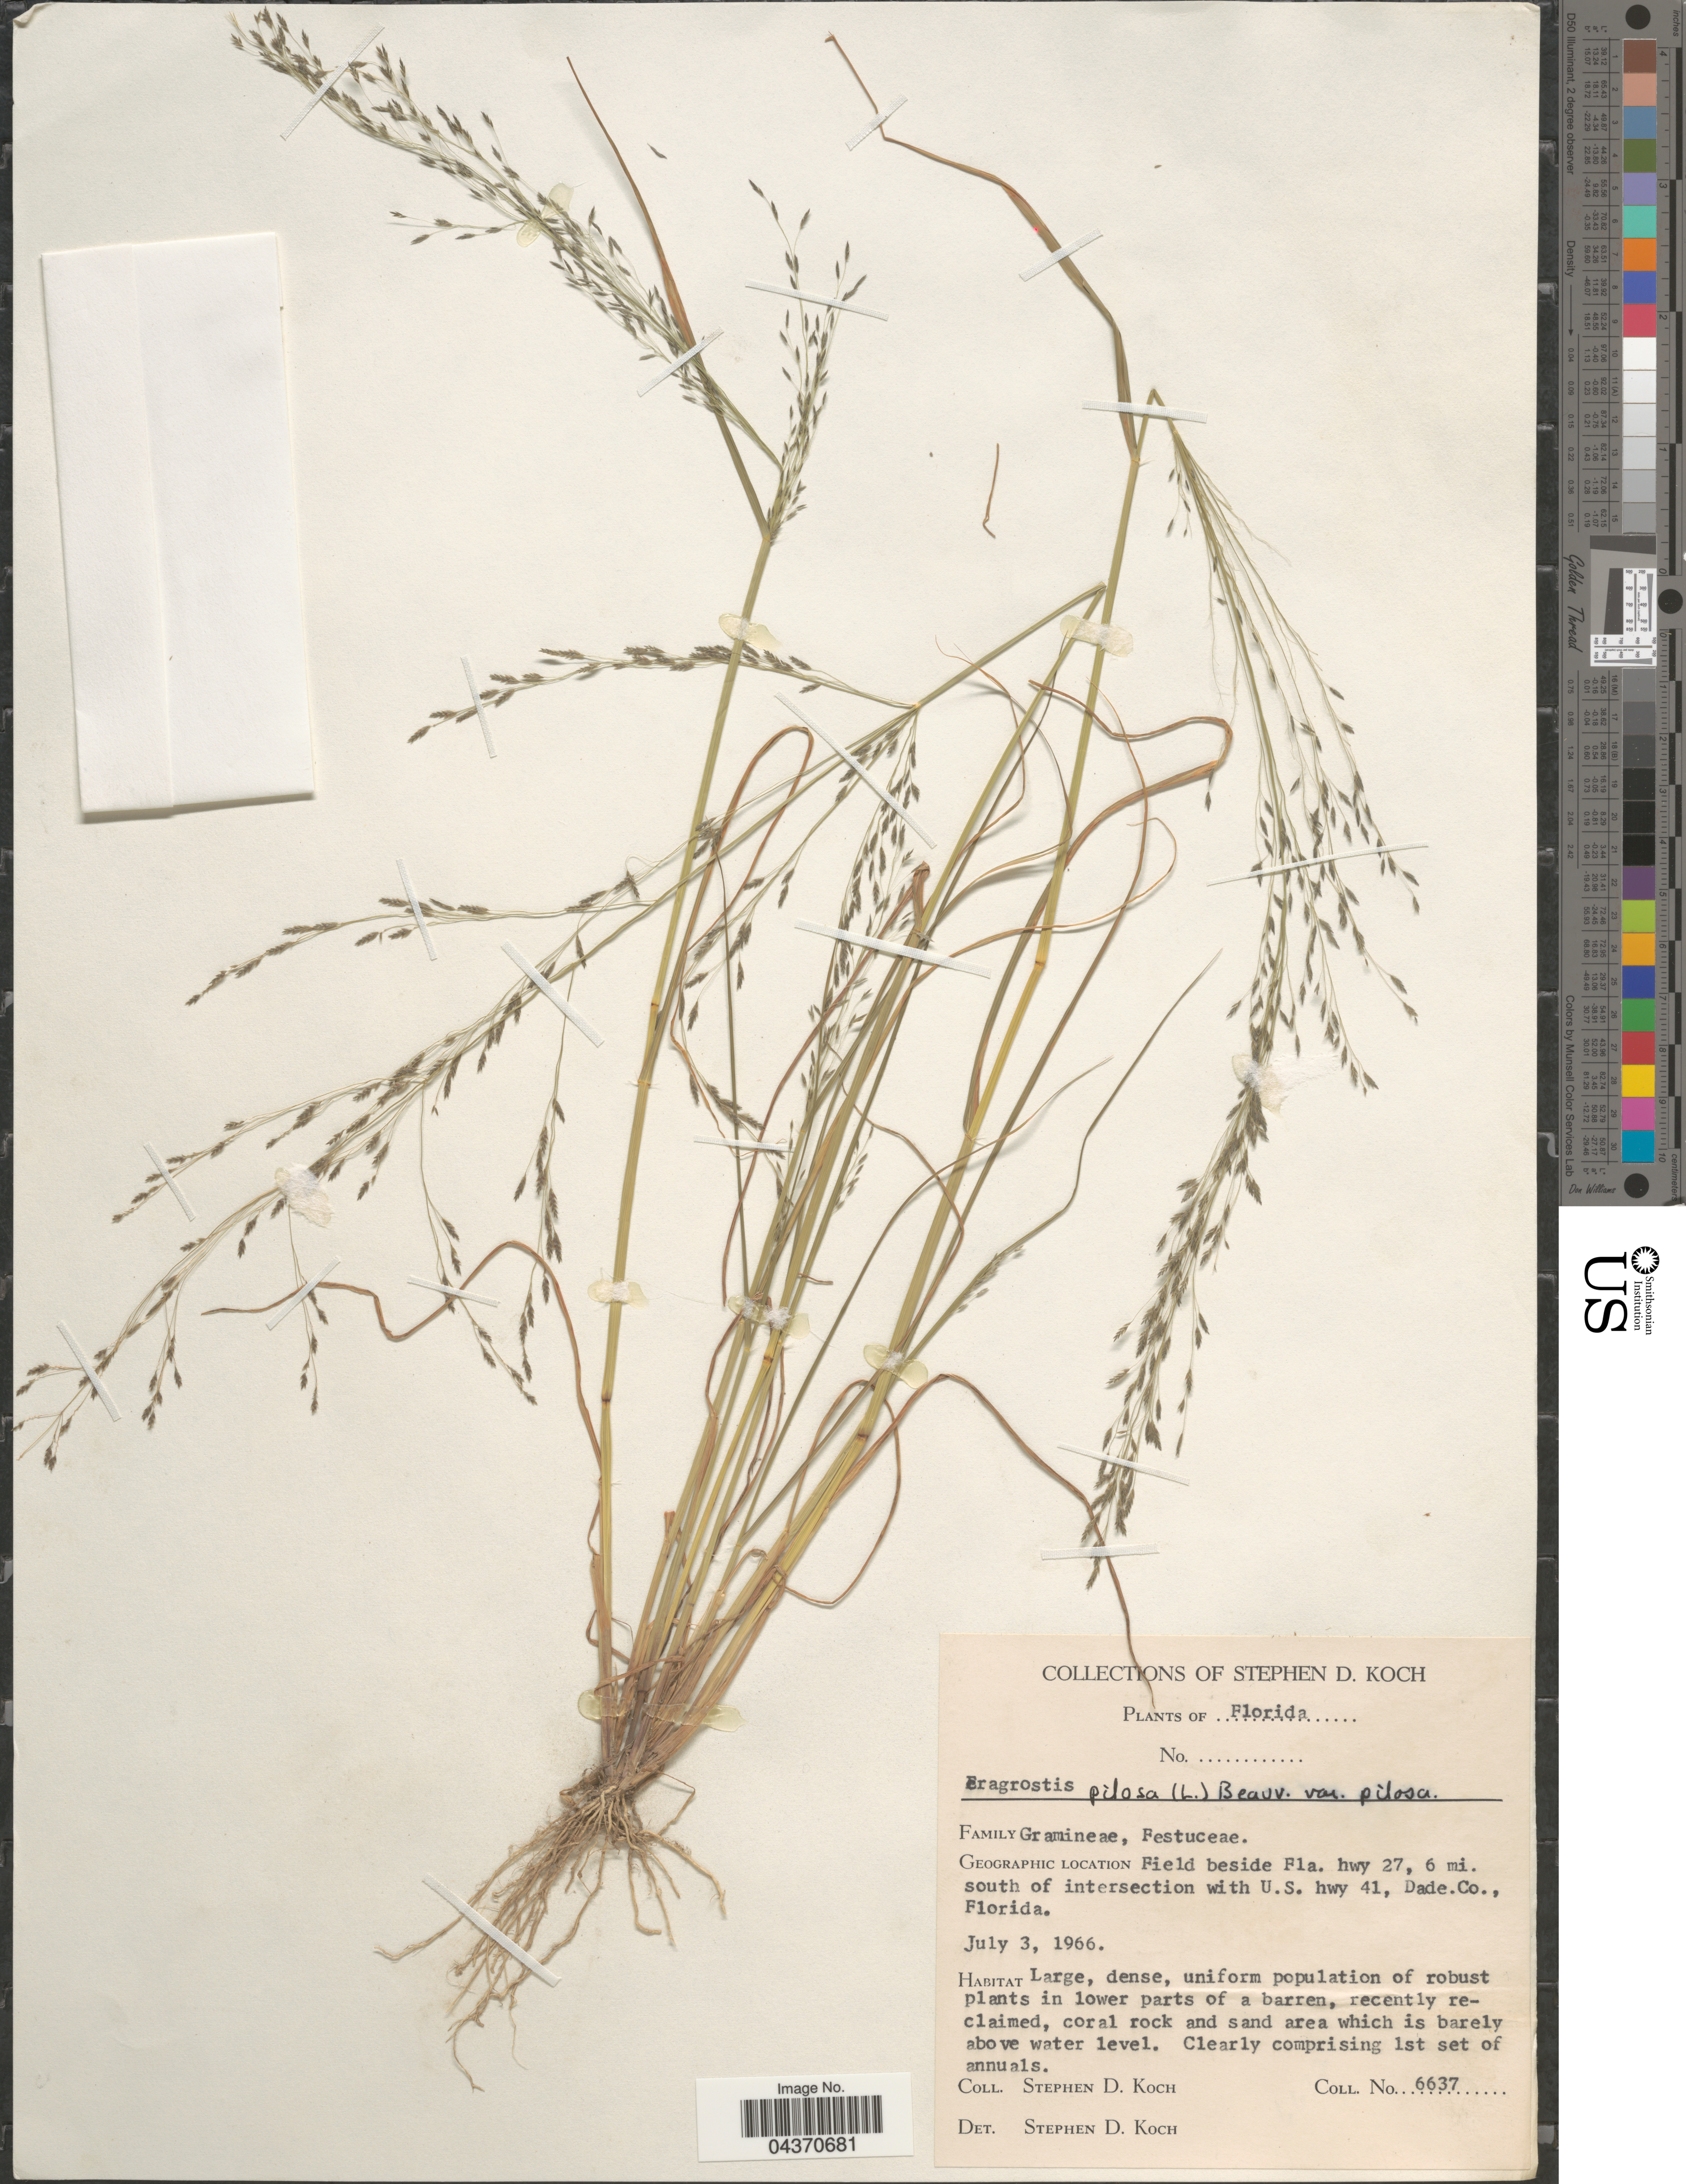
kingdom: Plantae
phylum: Tracheophyta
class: Liliopsida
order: Poales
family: Poaceae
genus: Eragrostis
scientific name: Eragrostis pilosa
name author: (L.) P. Beauv.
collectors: S. D. Koch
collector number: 6637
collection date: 1966-07-03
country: United States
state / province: Florida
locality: Field beside Fla. hwy 27, 6 mi. south of intersection with U.S. hwy 41, Dade Co.